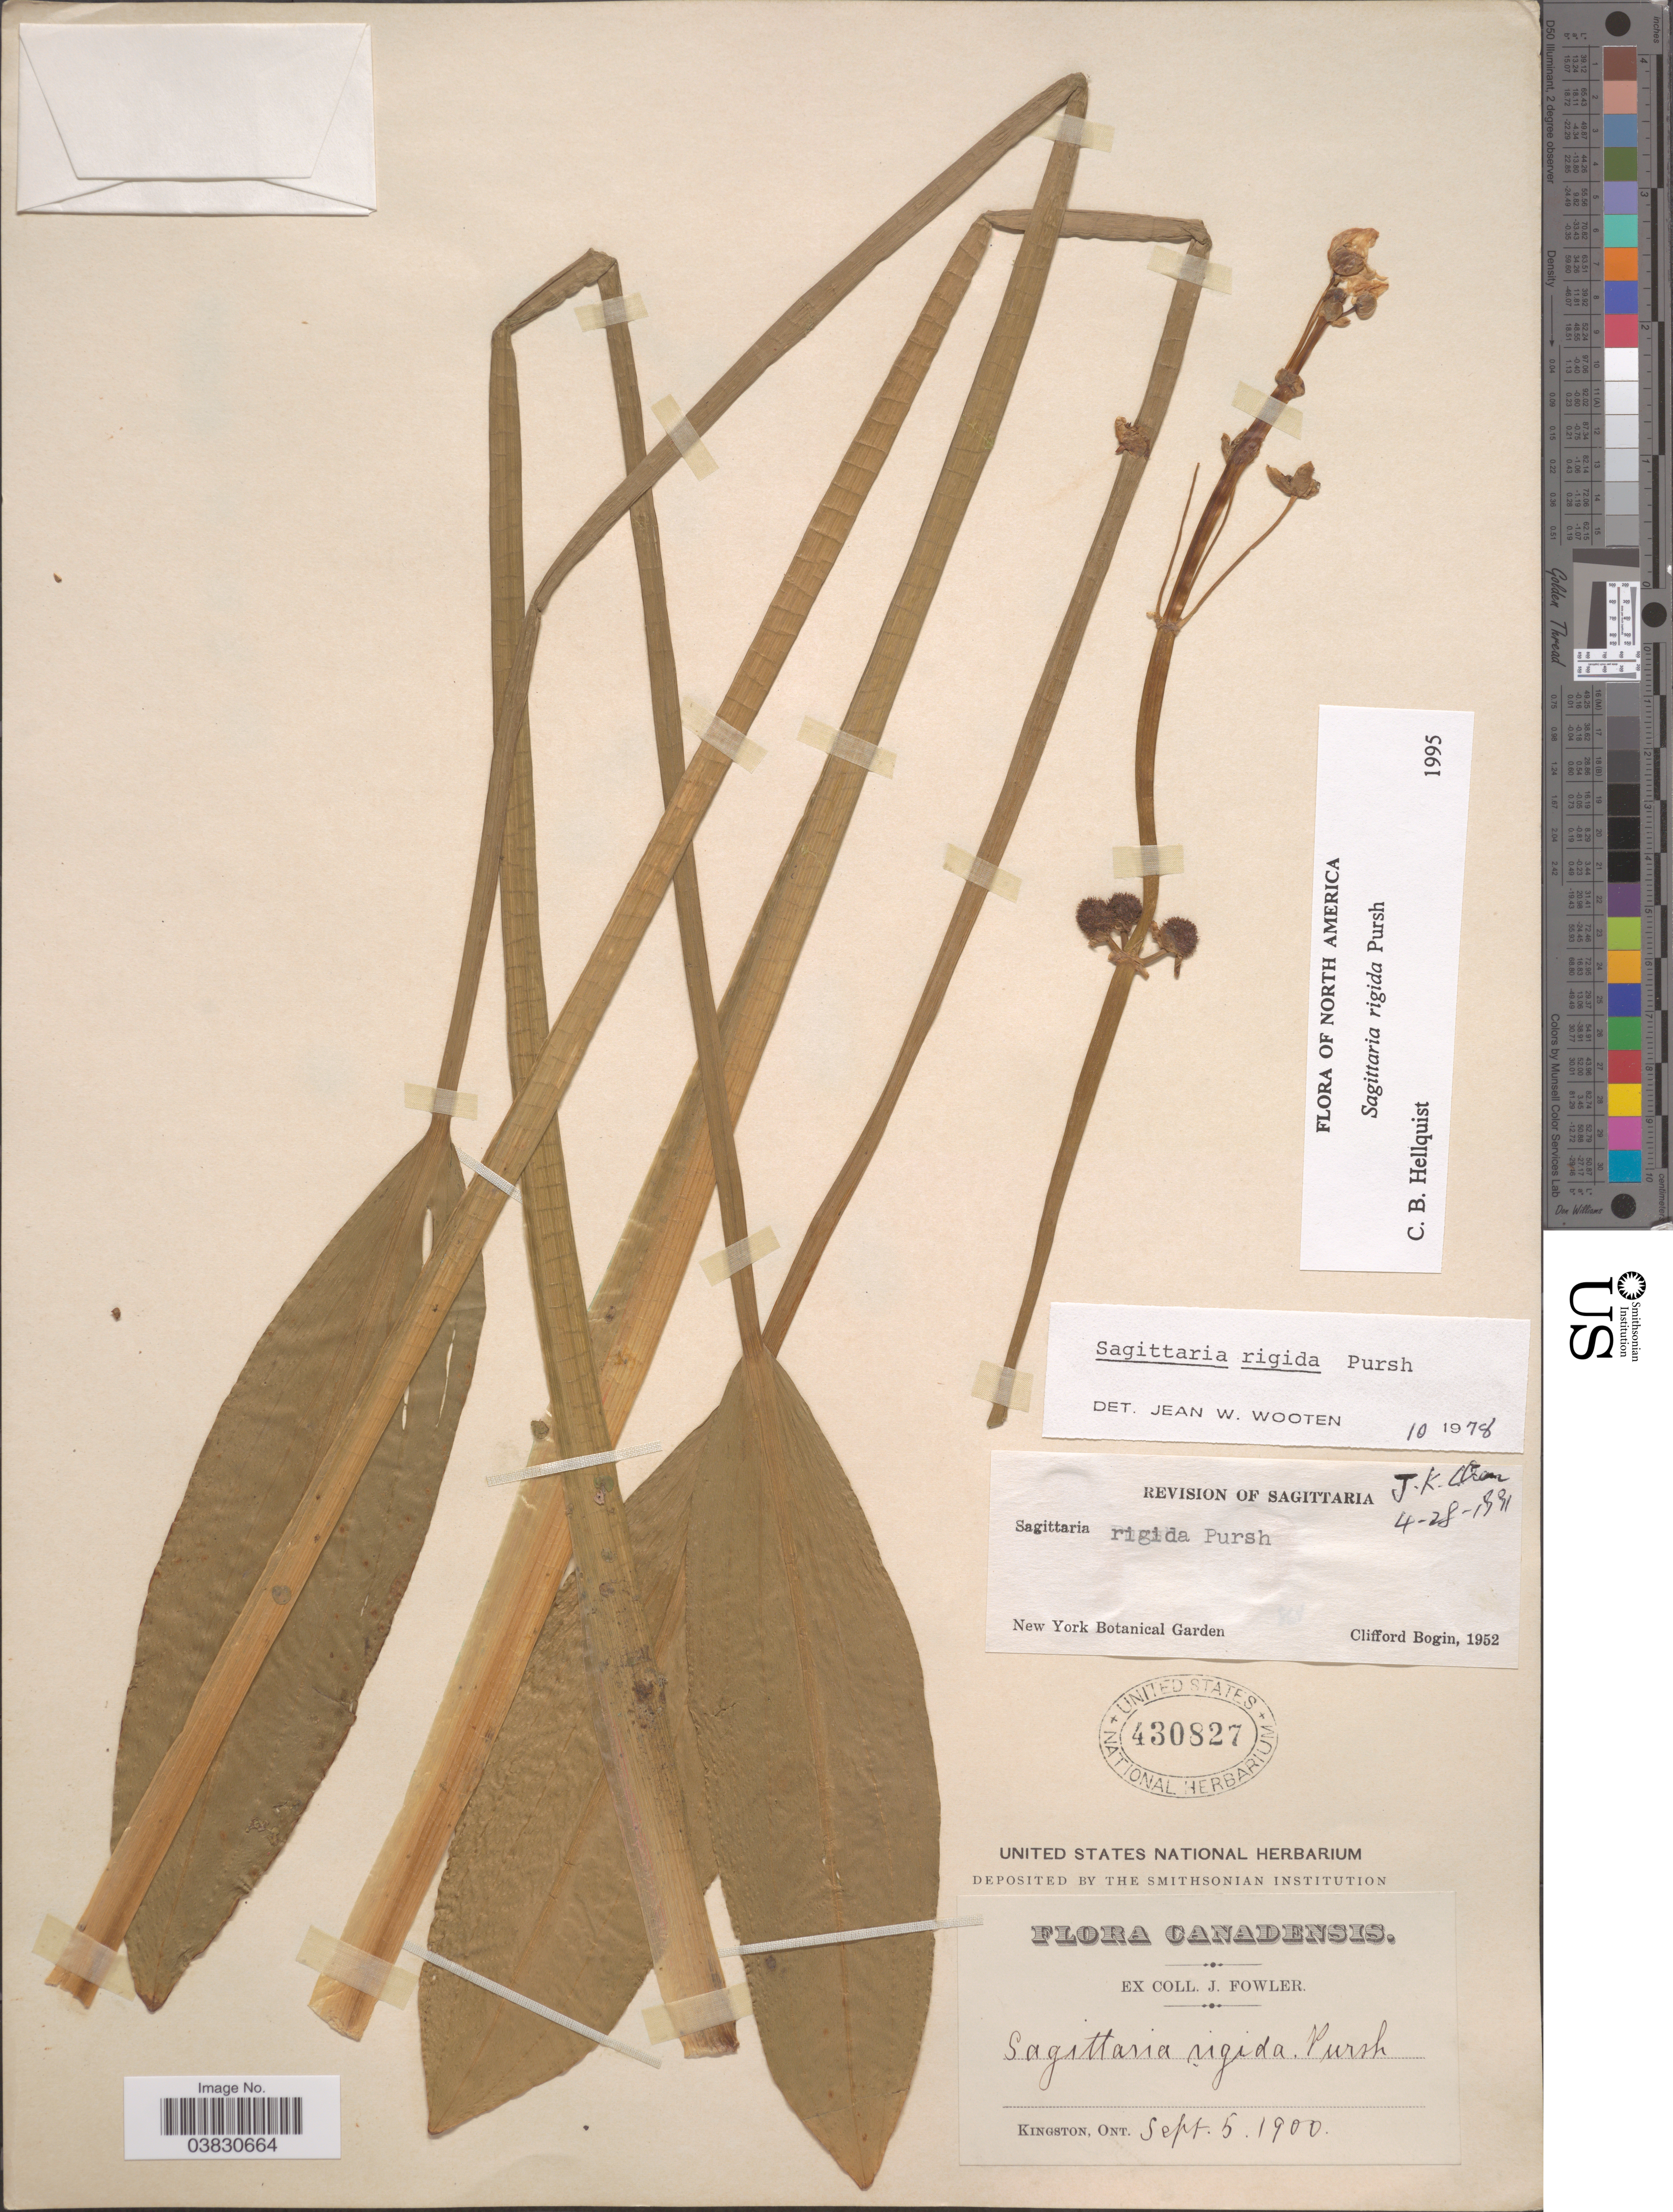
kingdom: Plantae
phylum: Tracheophyta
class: Liliopsida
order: Alismatales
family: Alismataceae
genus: Sagittaria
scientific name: Sagittaria rigida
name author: Pursh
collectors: J. Fowler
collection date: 1900-09-05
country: Canada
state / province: Ontario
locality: Kingston.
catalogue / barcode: US 430827